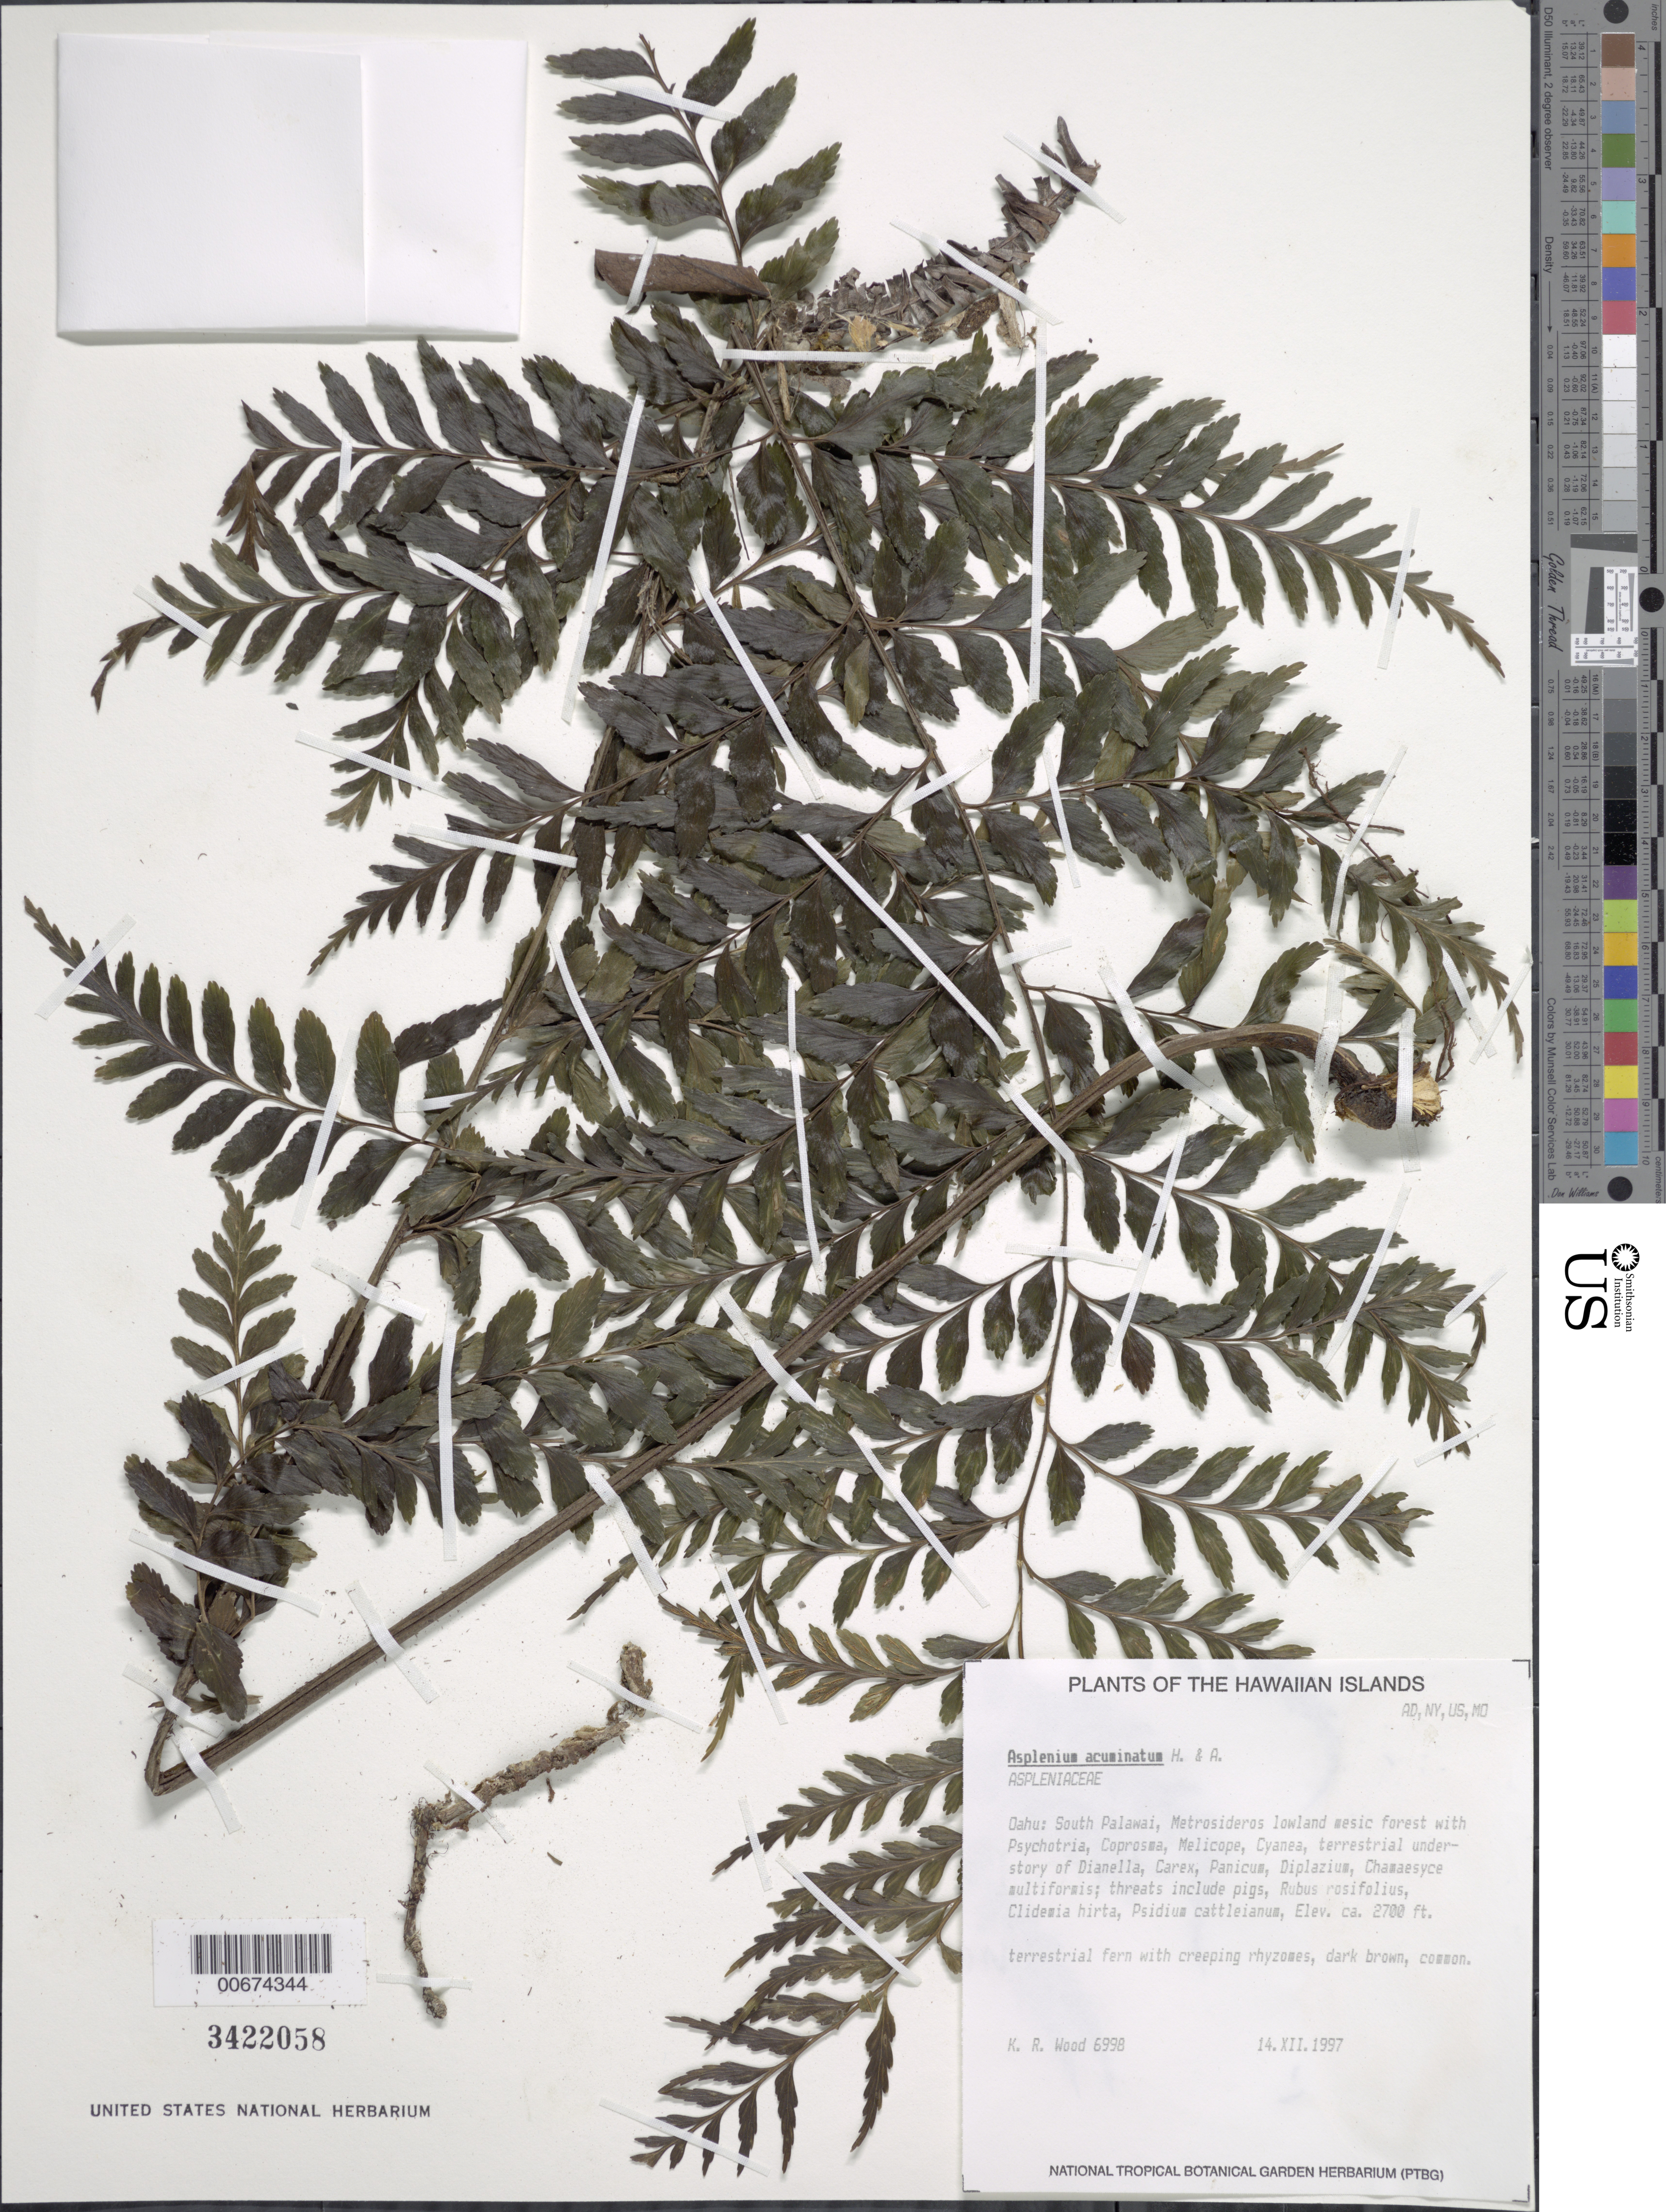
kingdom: Plantae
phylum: Tracheophyta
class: Polypodiopsida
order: Polypodiales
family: Aspleniaceae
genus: Asplenium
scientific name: Asplenium acuminatum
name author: Hook. & Arn.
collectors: K. R. Wood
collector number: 6998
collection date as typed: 14 Dec 1997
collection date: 1997-12-14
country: United States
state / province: Hawaii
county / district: Honolulu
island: Oahu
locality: South Palawai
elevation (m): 823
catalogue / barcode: US 3422058